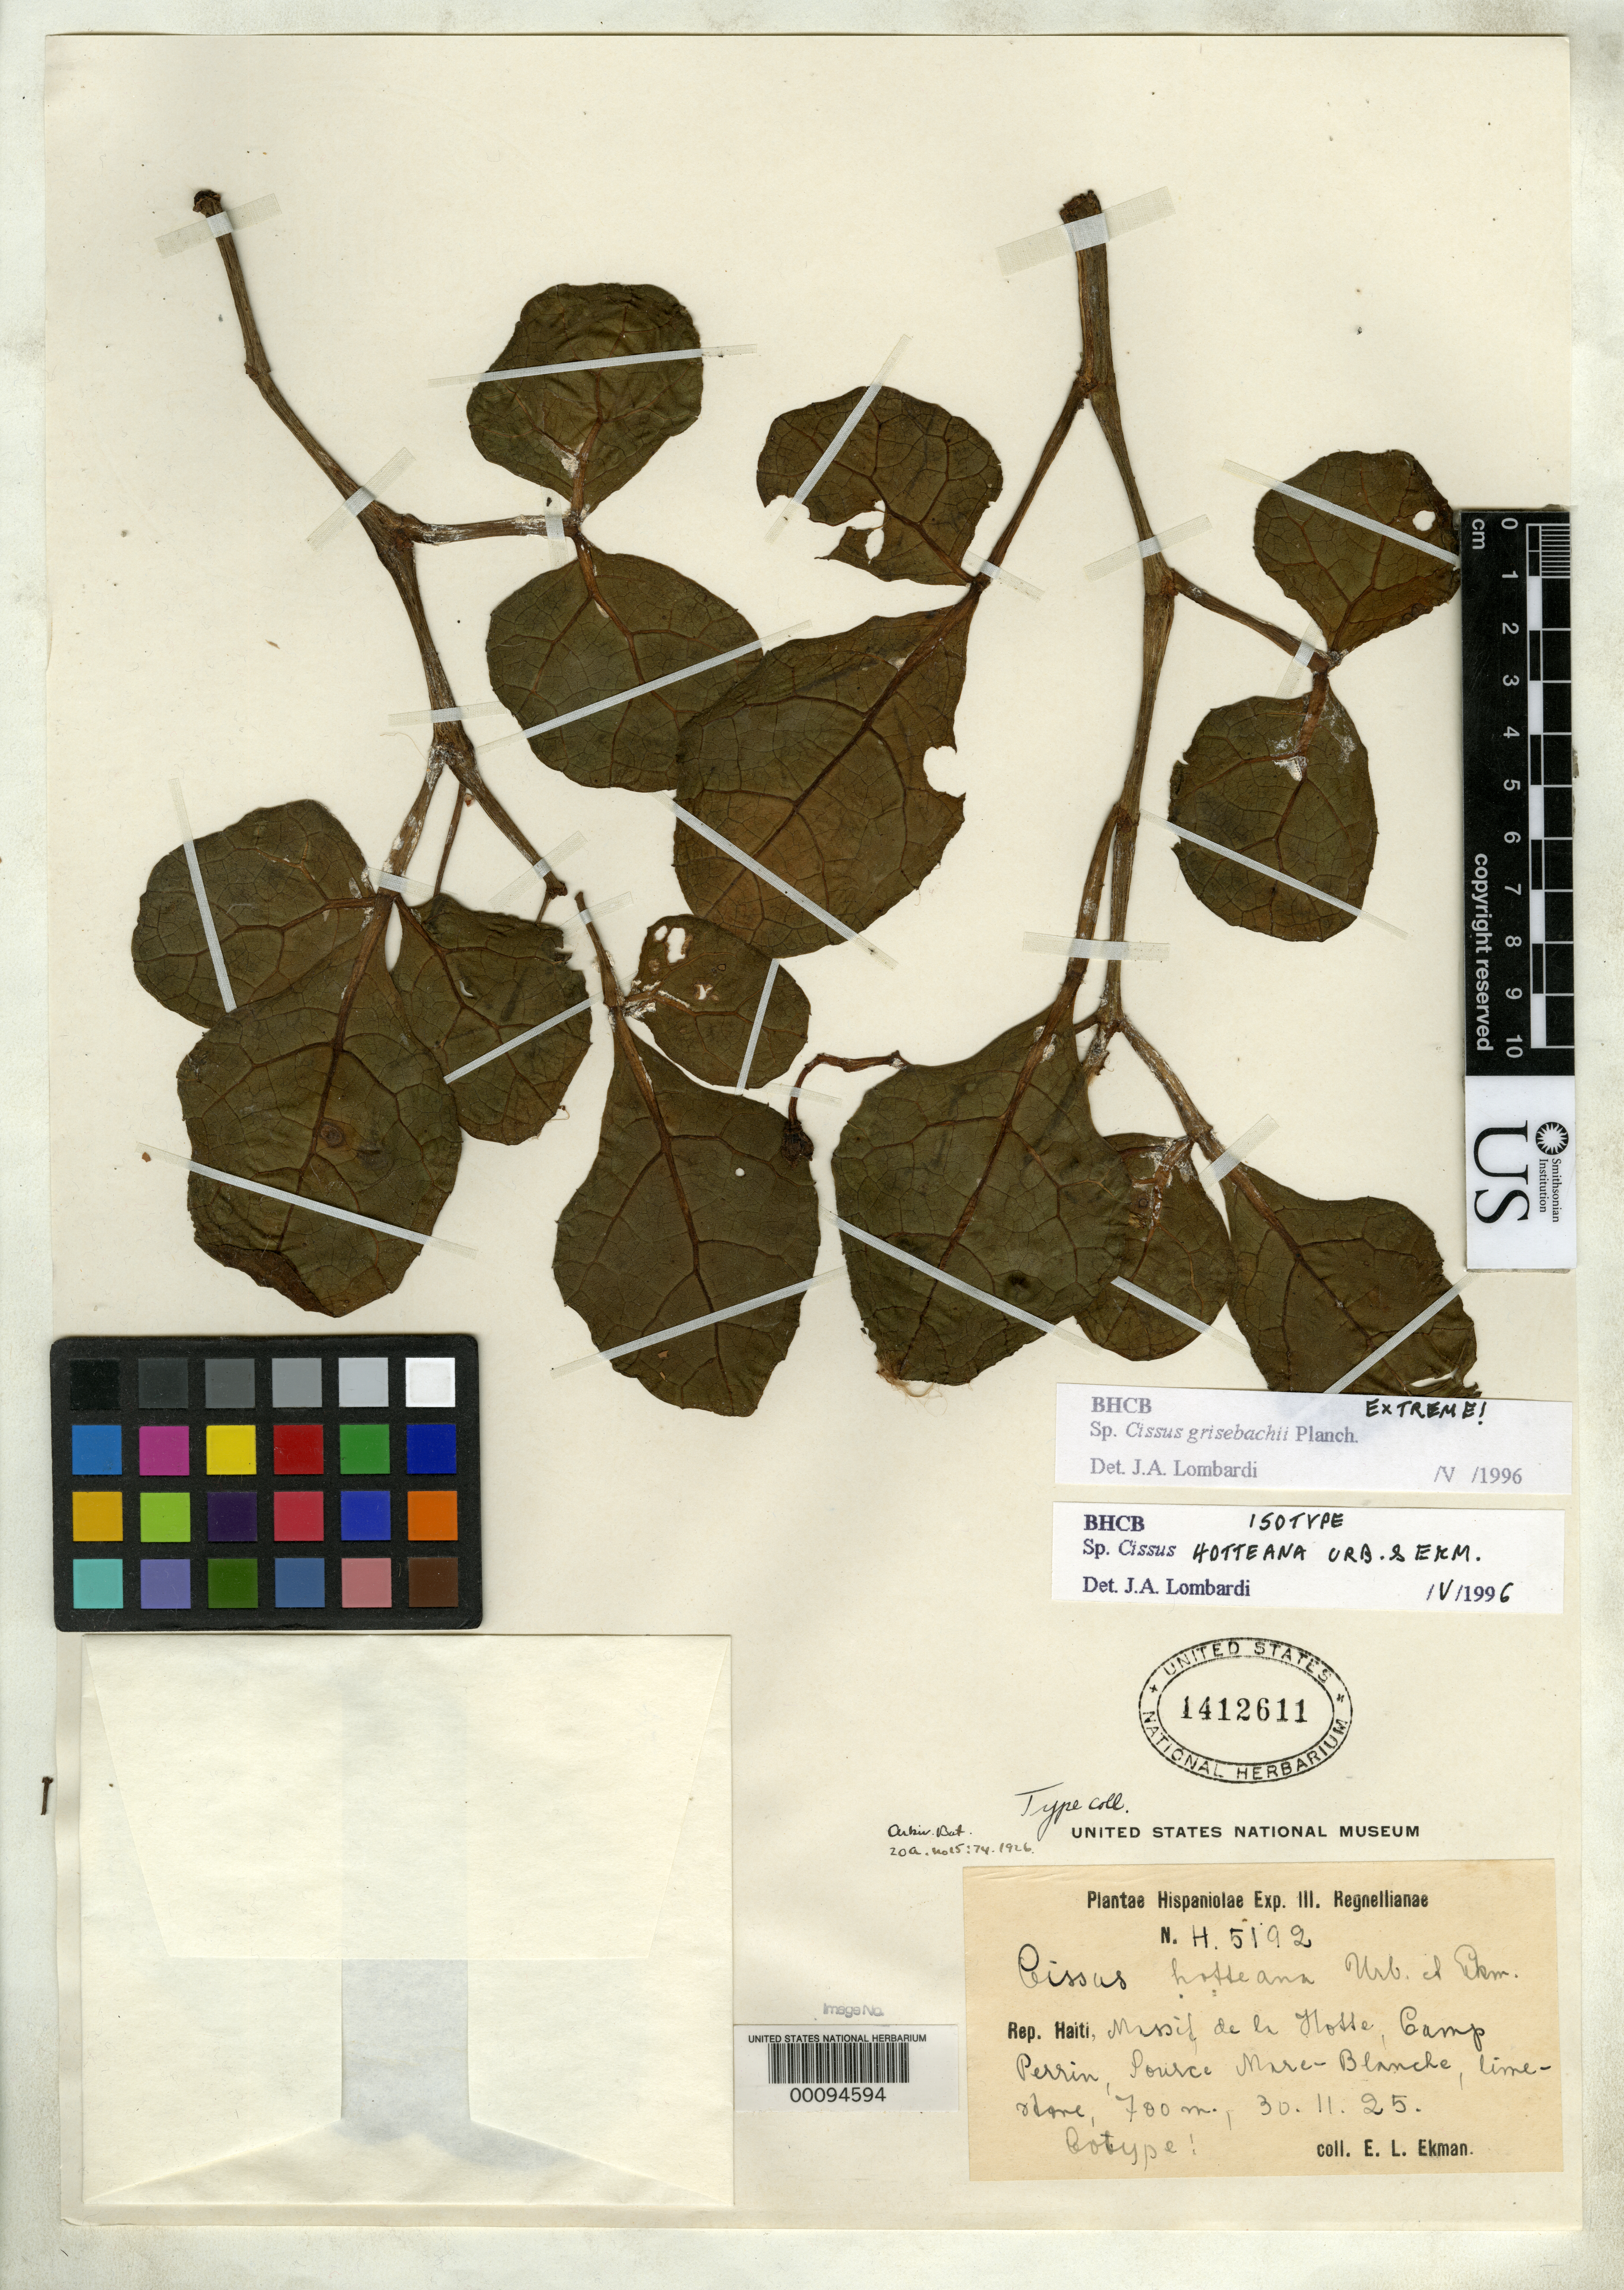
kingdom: Plantae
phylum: Tracheophyta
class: Magnoliopsida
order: Vitales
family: Vitaceae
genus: Cissus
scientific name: Cissus hotteana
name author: Urb. & Ekman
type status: Isotype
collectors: E. L. Ekman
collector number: H 5192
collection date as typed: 30 Nov 1925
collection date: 1925-11-30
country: Haiti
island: Hispaniola Island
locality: Massif de La Hotte, Camp Perrin, source mare Blanche.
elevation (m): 700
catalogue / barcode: US 1412611